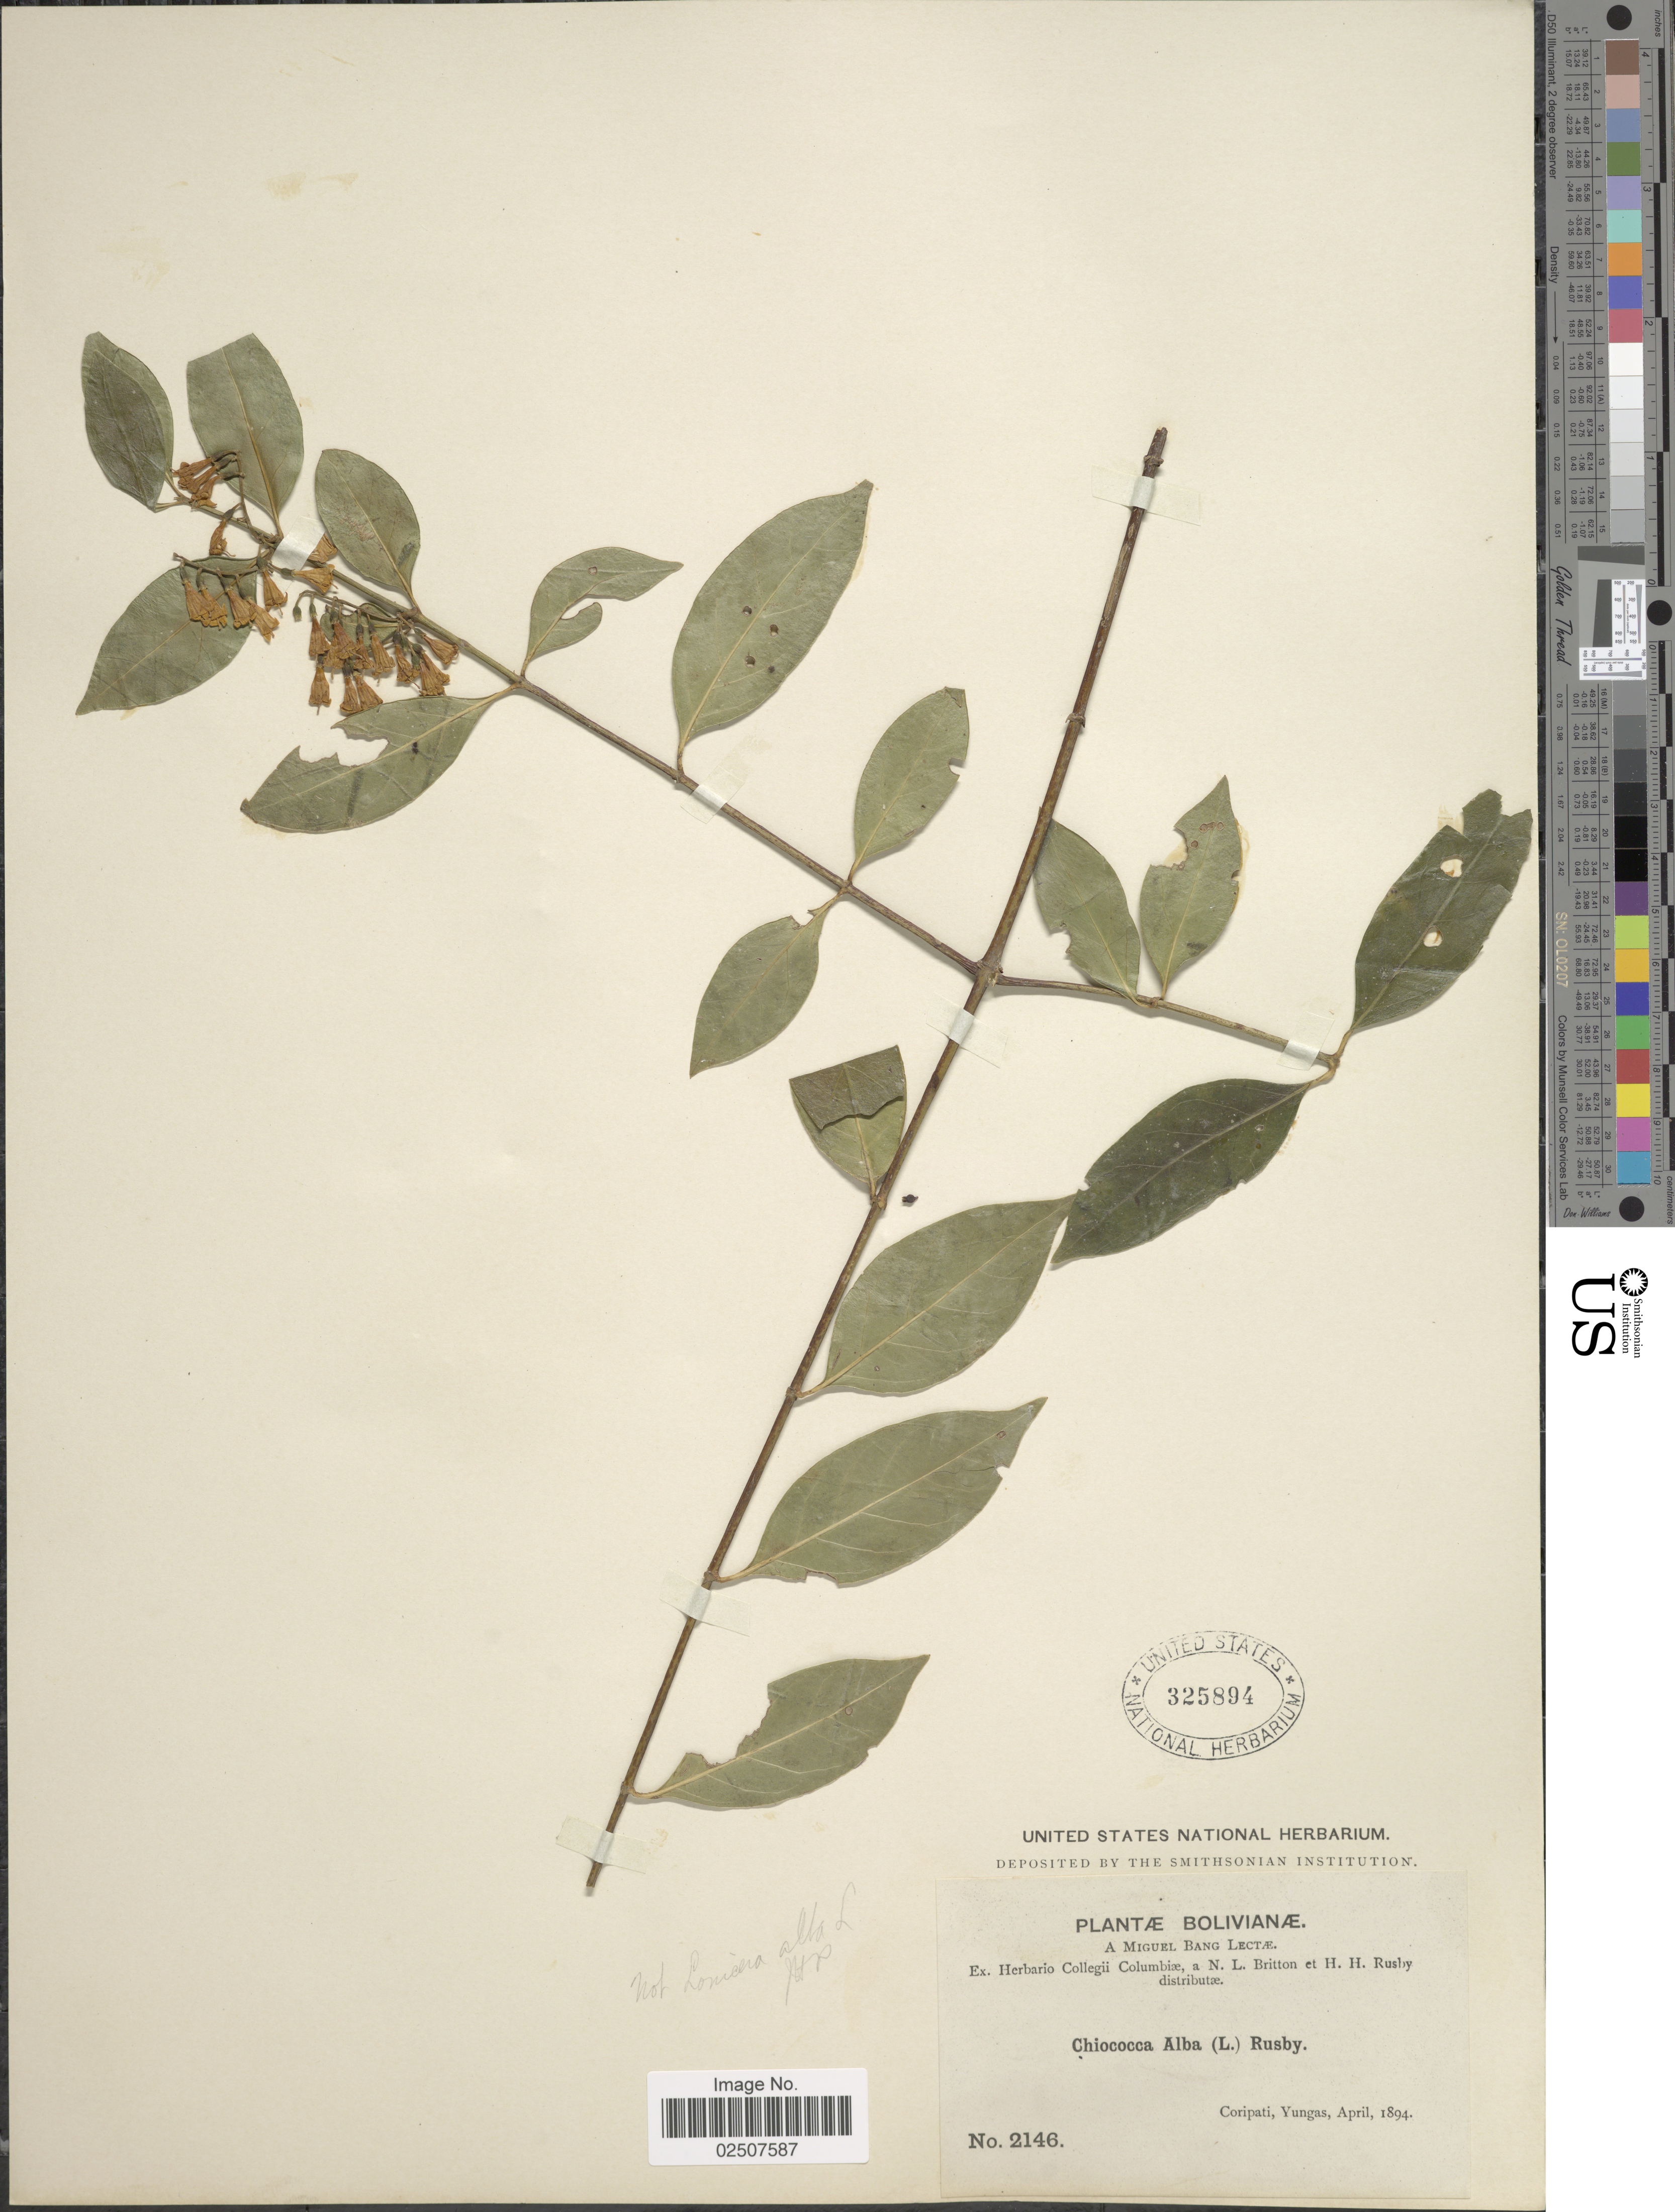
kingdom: Plantae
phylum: Tracheophyta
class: Magnoliopsida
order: Gentianales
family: Rubiaceae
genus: Chiococca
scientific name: Chiococca alba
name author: (L.) Hitchc.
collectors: M. Bang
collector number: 2146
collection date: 1894-04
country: Bolivia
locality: Coripati, Yungas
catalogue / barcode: US 325894